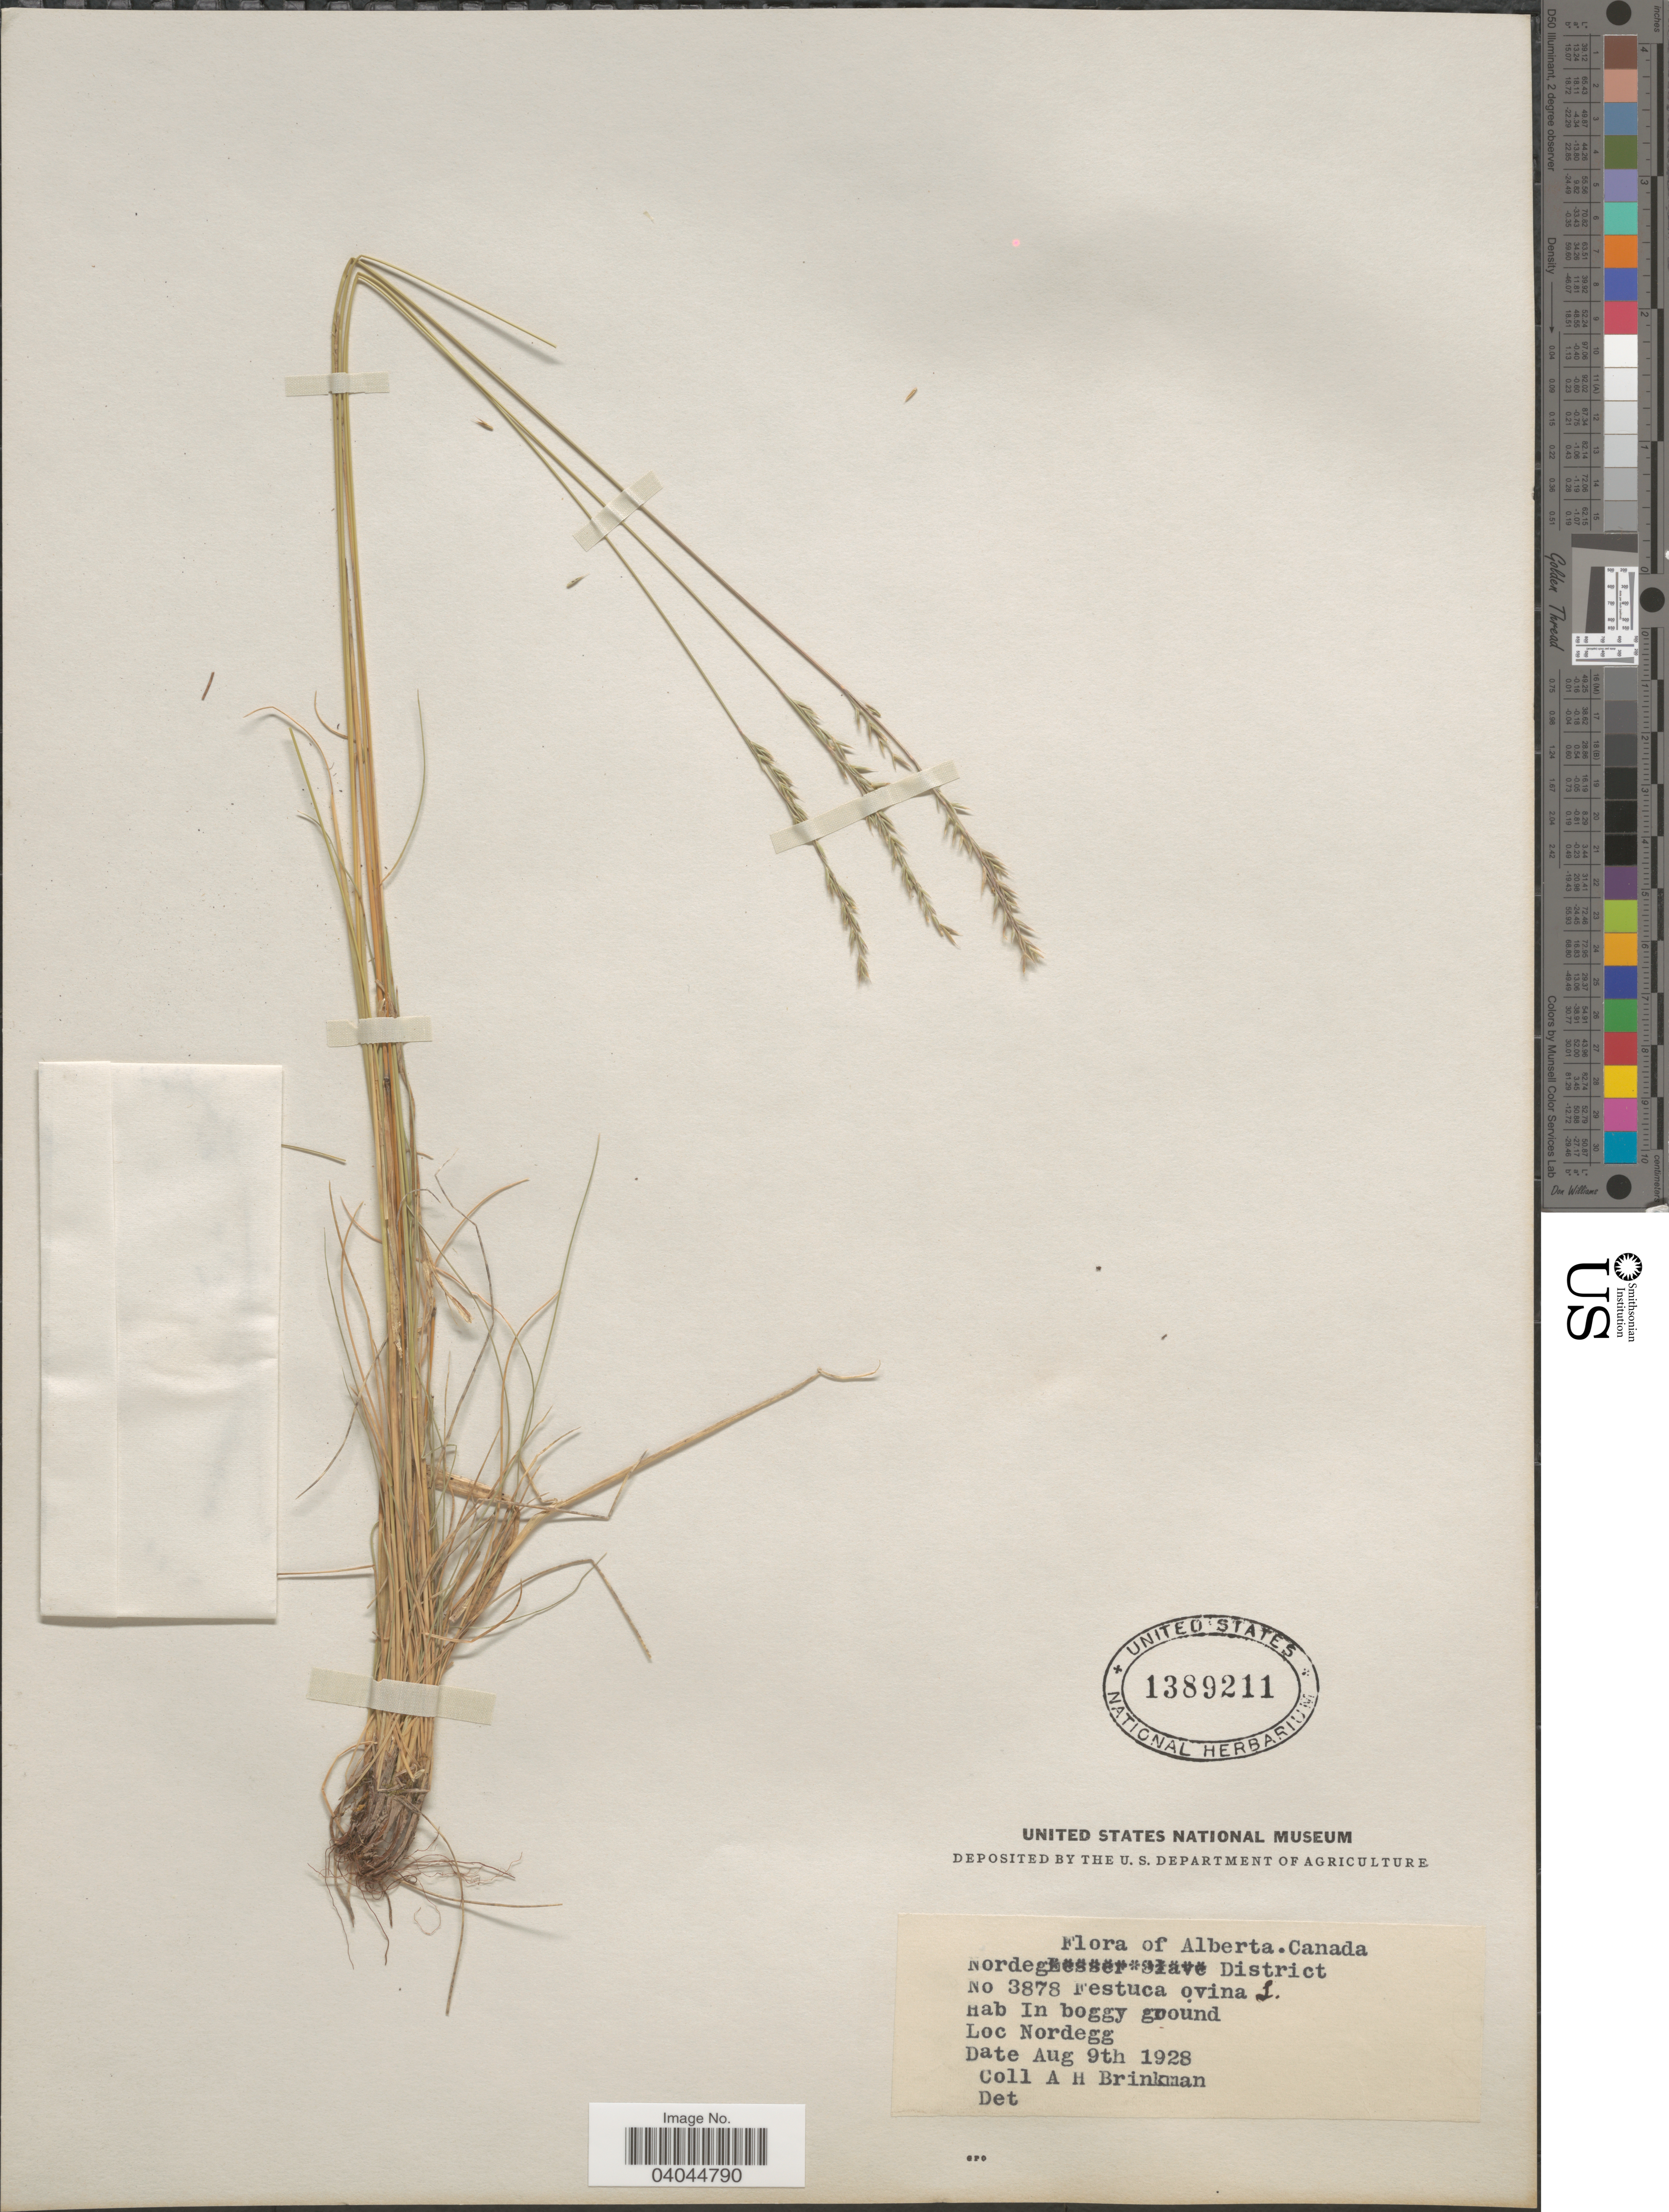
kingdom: Plantae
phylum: Tracheophyta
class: Liliopsida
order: Poales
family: Poaceae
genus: Festuca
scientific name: Festuca ovina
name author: L.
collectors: A. Brinkman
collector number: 3878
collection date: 1928-08-09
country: Canada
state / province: Alberta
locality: Nordeg District. Nordegg.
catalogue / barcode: US 1389211